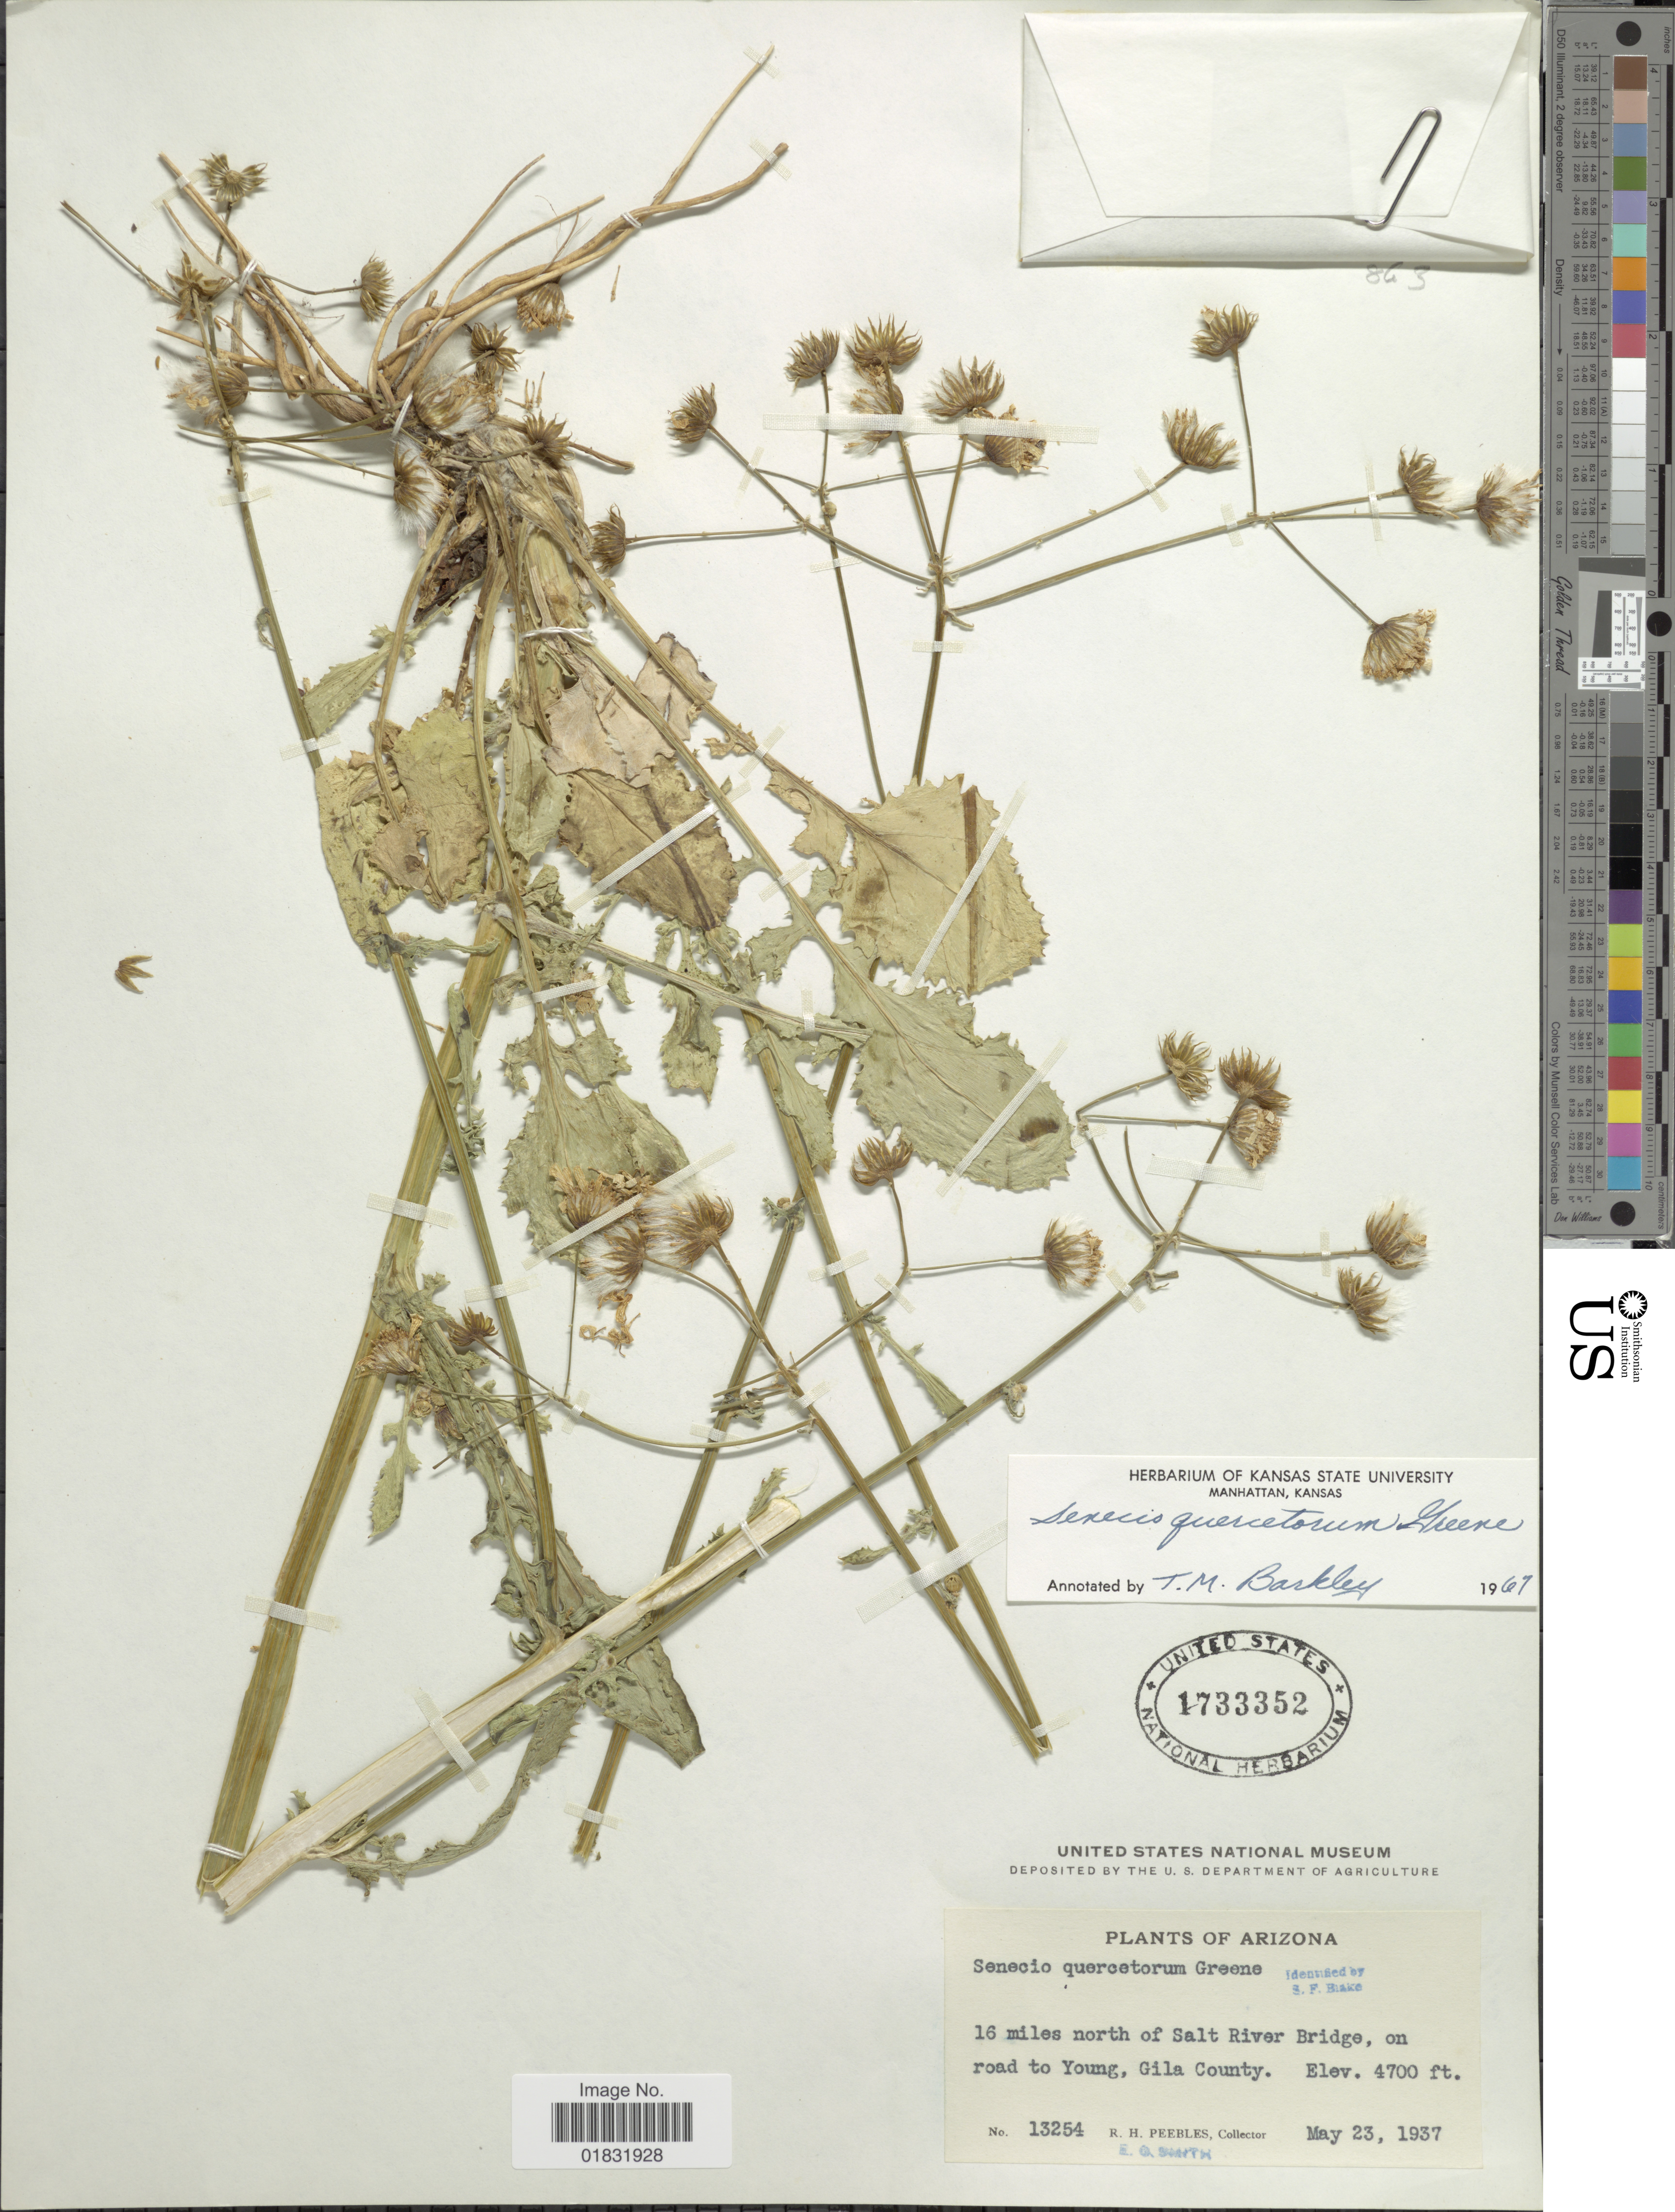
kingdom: Plantae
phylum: Tracheophyta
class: Magnoliopsida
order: Asterales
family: Asteraceae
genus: Packera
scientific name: Packera quercetorum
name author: (Greene) C. Jeffrey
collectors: R. H. Peebles & E. G. Smith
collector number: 13254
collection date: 1937-05-23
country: United States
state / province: Arizona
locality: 16 miles north of Salt River Bridge, on road to Young, Gila County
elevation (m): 1433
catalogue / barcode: US 1733352